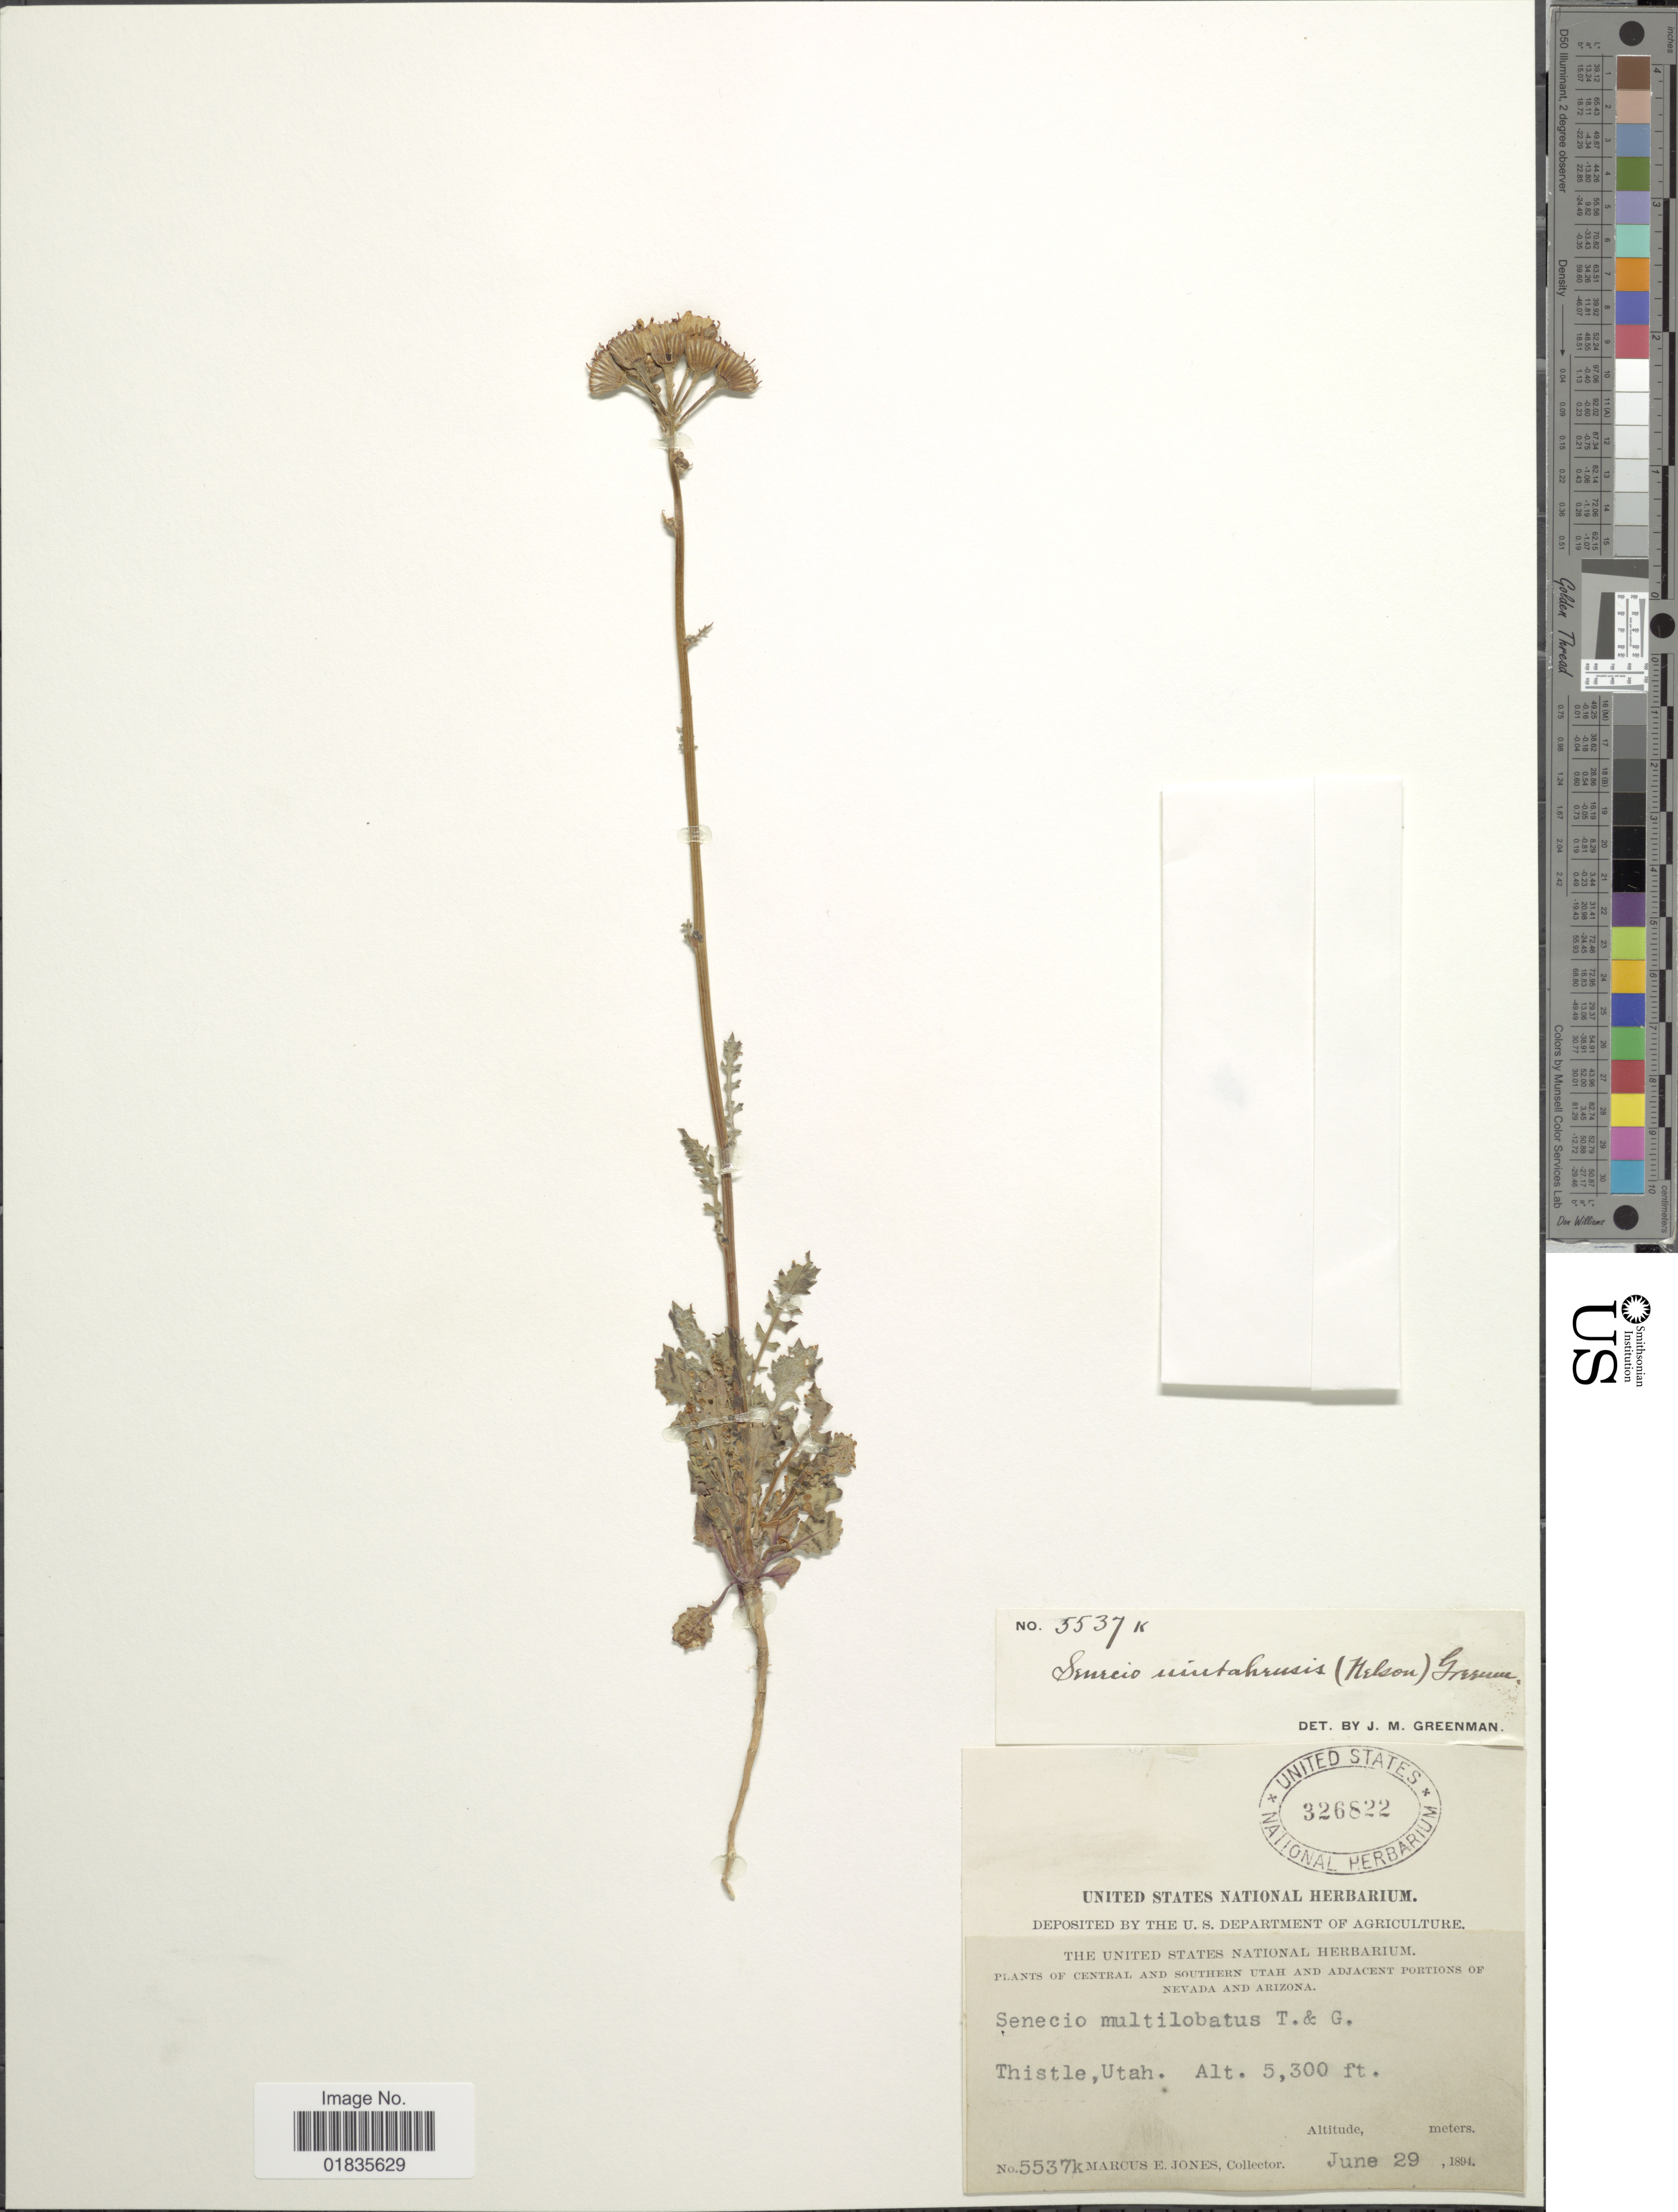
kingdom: Plantae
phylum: Tracheophyta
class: Magnoliopsida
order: Asterales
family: Asteraceae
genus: Packera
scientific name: Packera multilobata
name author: (Torr. & A. Gray) W.A. Weber & Á. Löve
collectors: M. E. Jones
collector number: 5537k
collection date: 1894-06-29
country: United States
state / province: Utah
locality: Thistle.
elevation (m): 1615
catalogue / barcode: US 326822